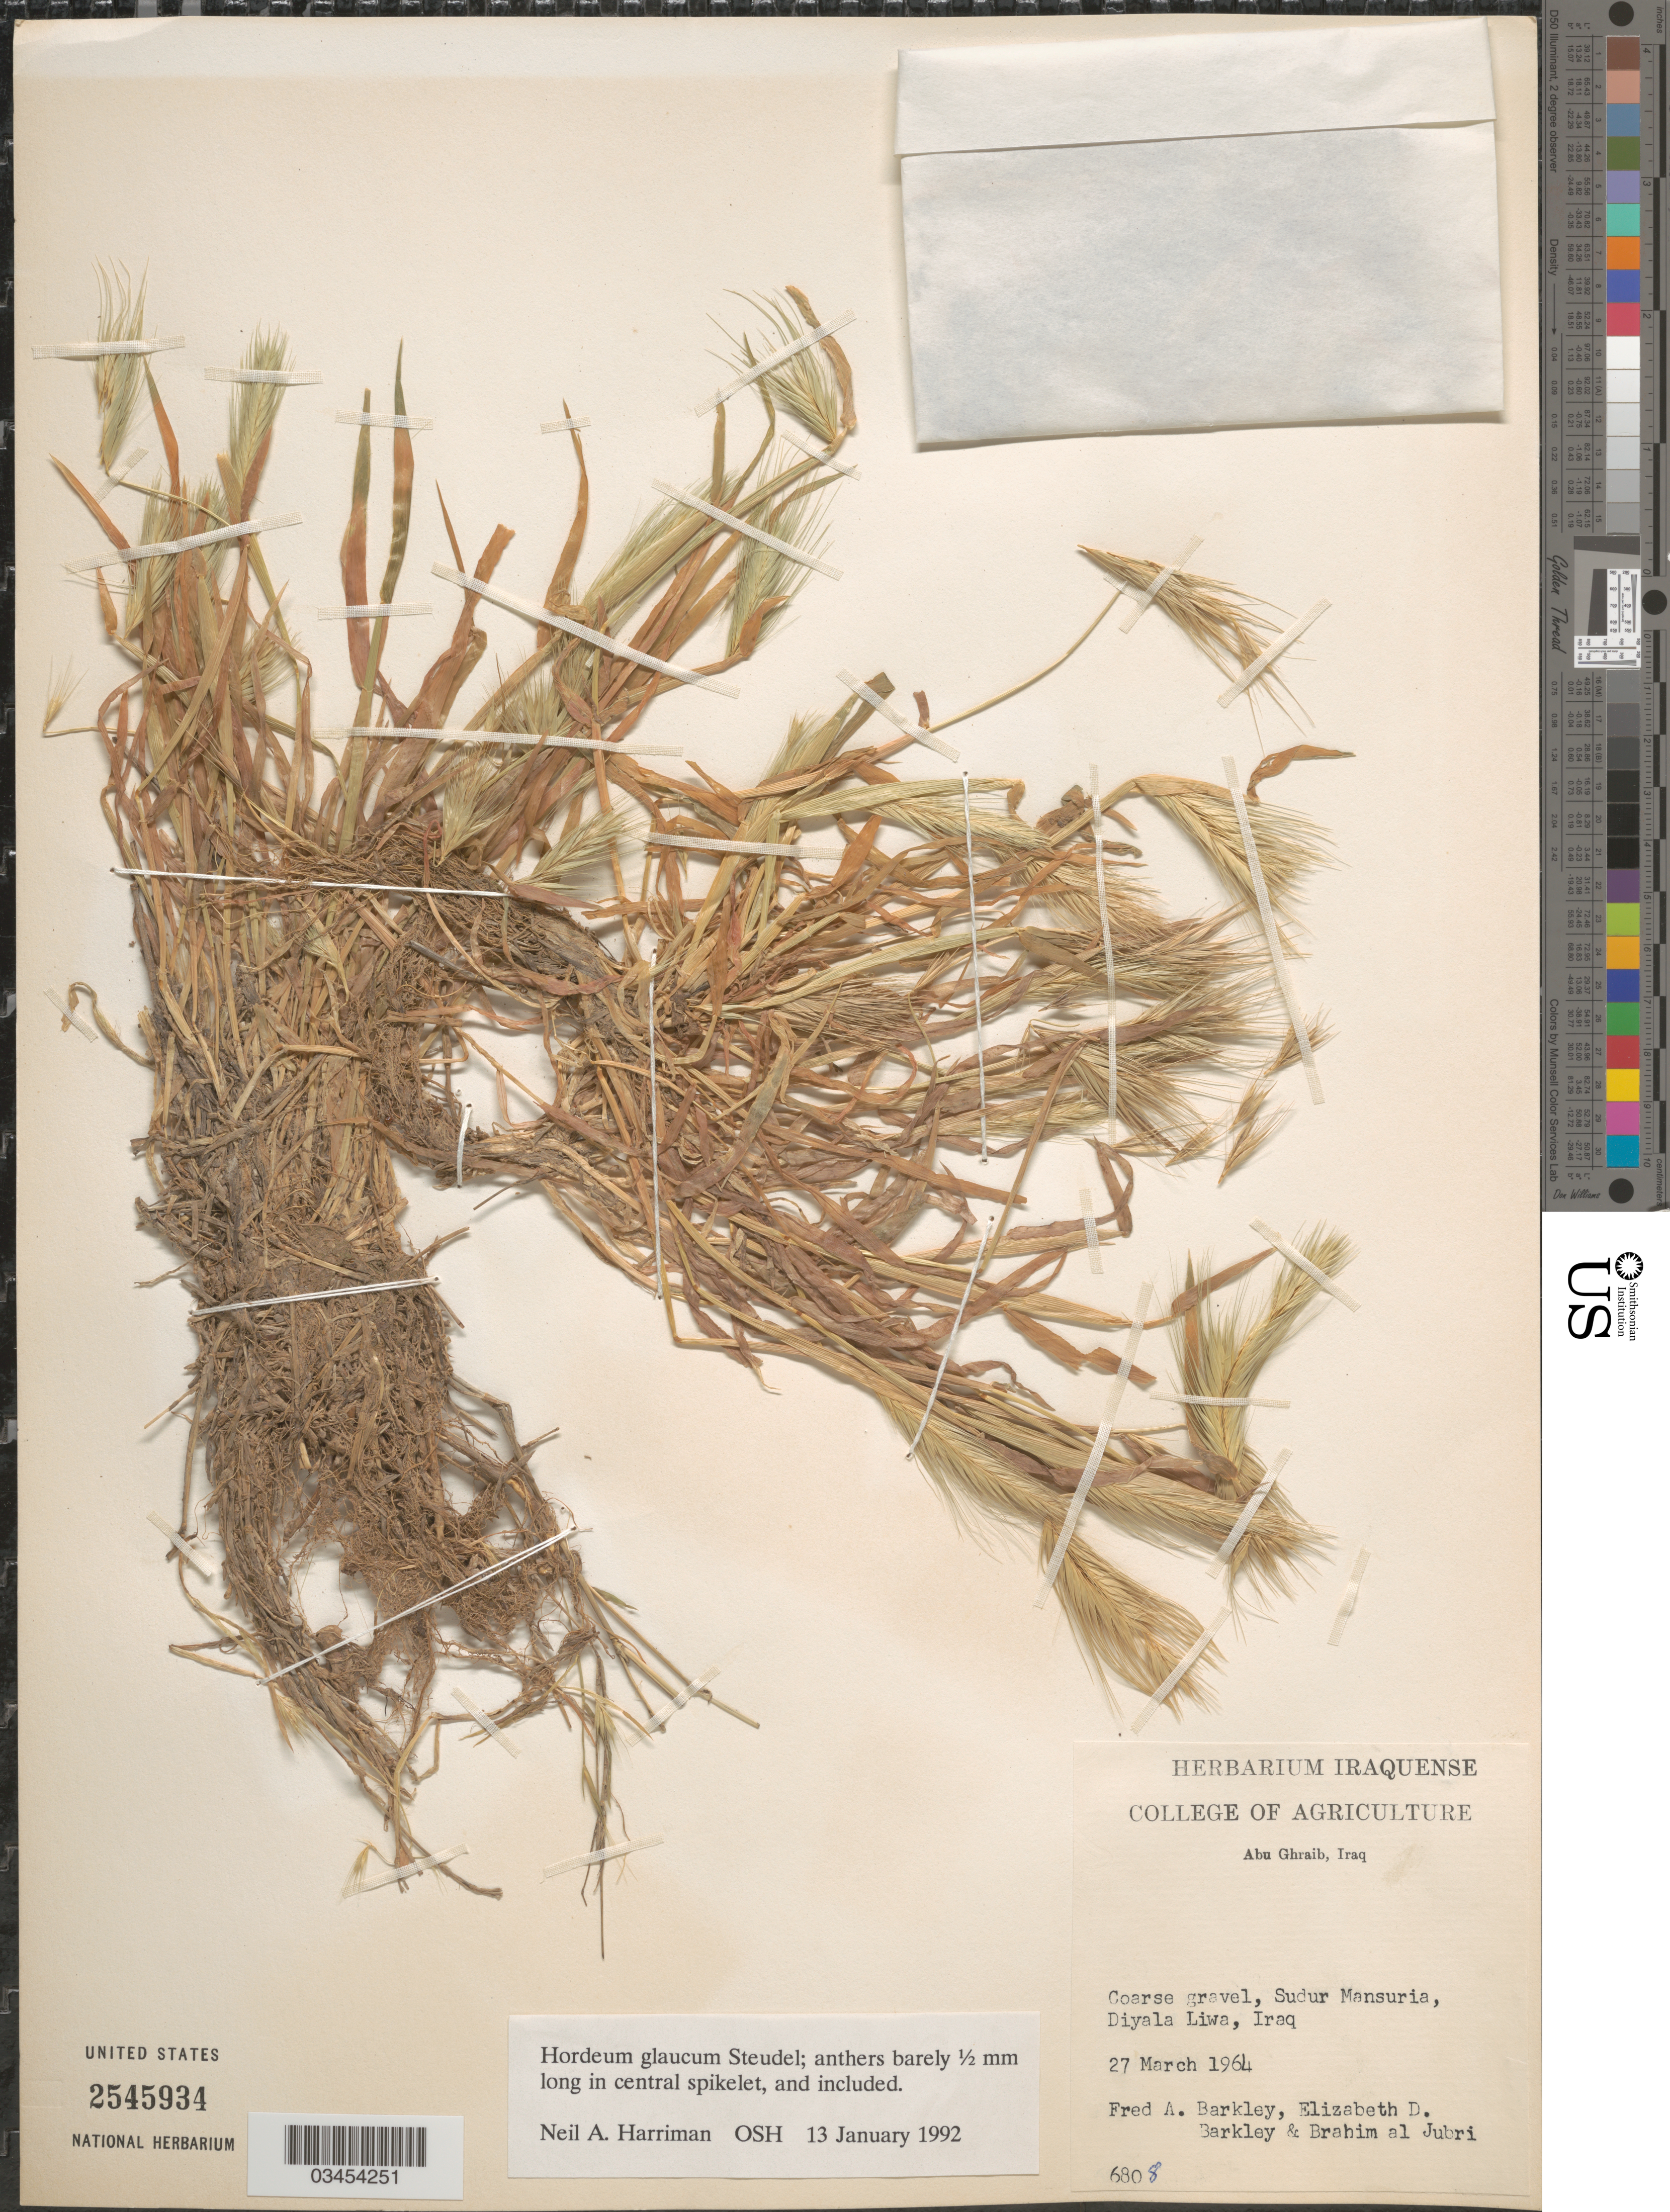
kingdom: Plantae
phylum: Tracheophyta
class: Liliopsida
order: Poales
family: Poaceae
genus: Hordeum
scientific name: Hordeum murinum subsp. glaucum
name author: (Steud.) Tzvelev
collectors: F. A. Barkley, E. D.Barkley & B. Al Jubri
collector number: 6808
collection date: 1964-03-27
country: Iraq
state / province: Diyala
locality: Abu Ghraib. Coarse gravel, Sudur Mansuria, Diyala Liwa.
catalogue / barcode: US 2545934